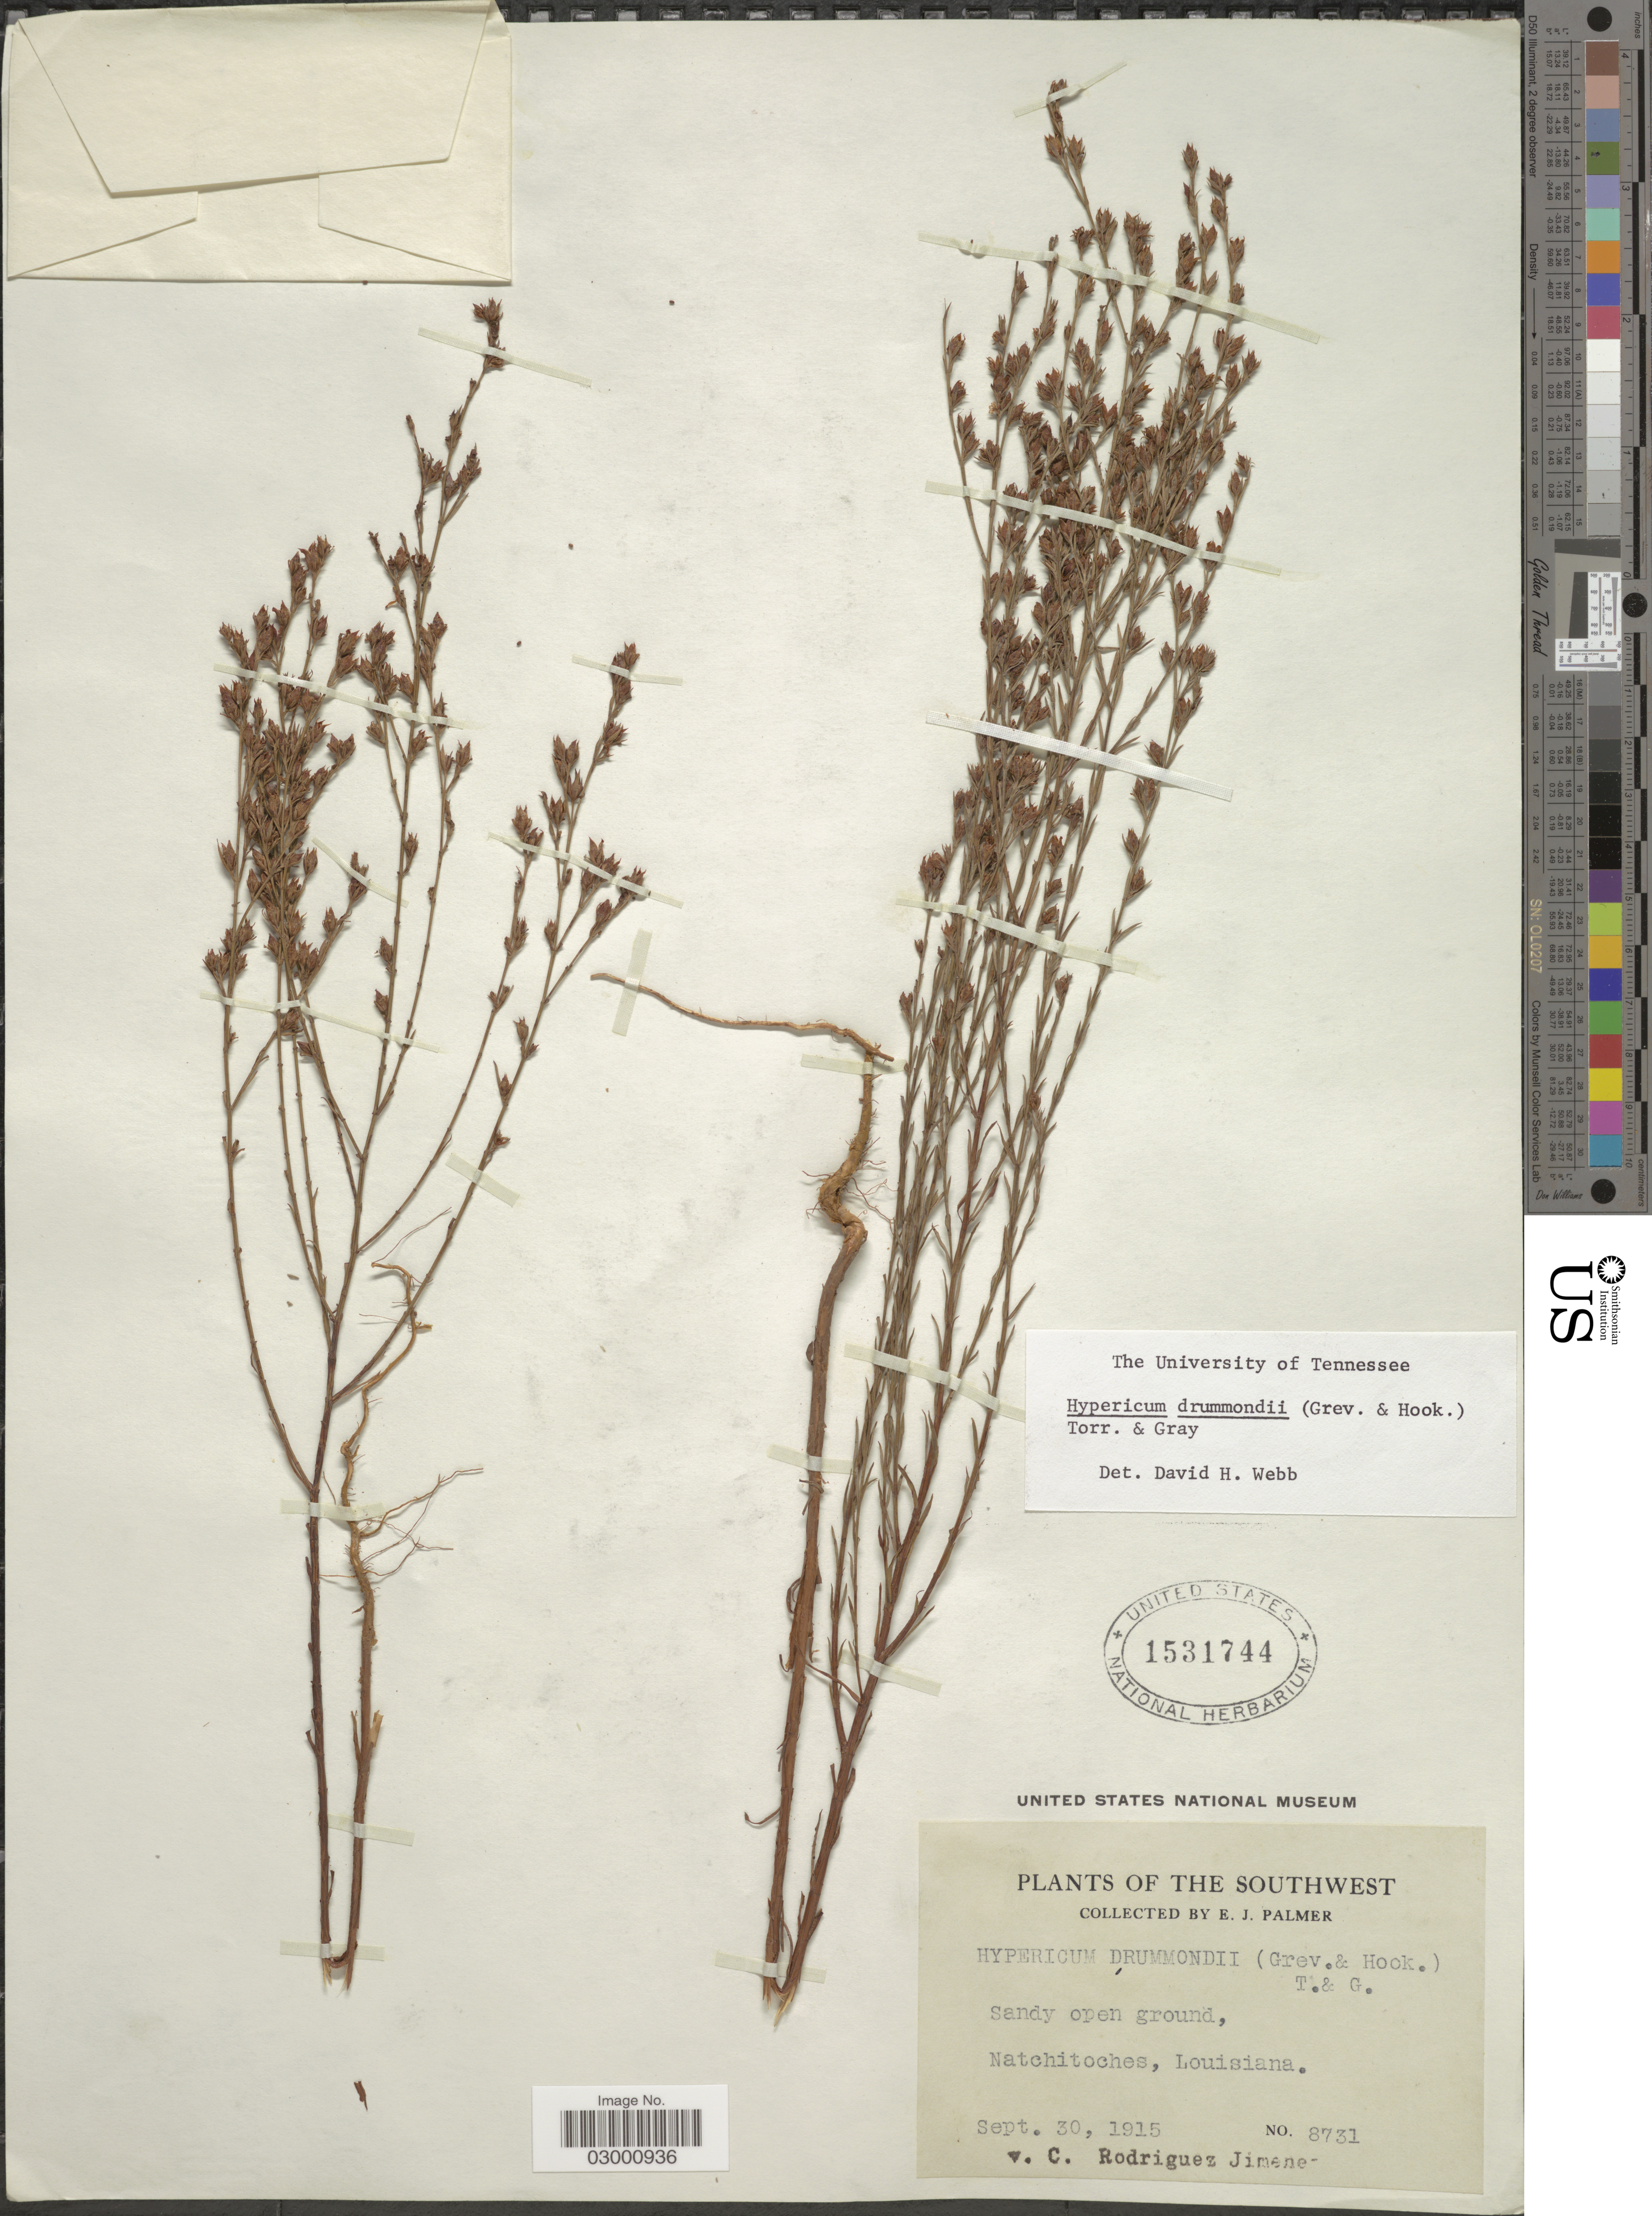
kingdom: Plantae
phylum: Tracheophyta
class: Magnoliopsida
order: Malpighiales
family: Hypericaceae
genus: Hypericum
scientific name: Hypericum drummondii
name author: (Grev. & Hook.) Torr. & A. Gray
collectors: E. J. Palmer & v. C. Rodríguez Jiménez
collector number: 8731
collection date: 1915-09-30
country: United States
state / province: Louisiana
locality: Southwest. Natchitoches.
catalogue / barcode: US 1531744